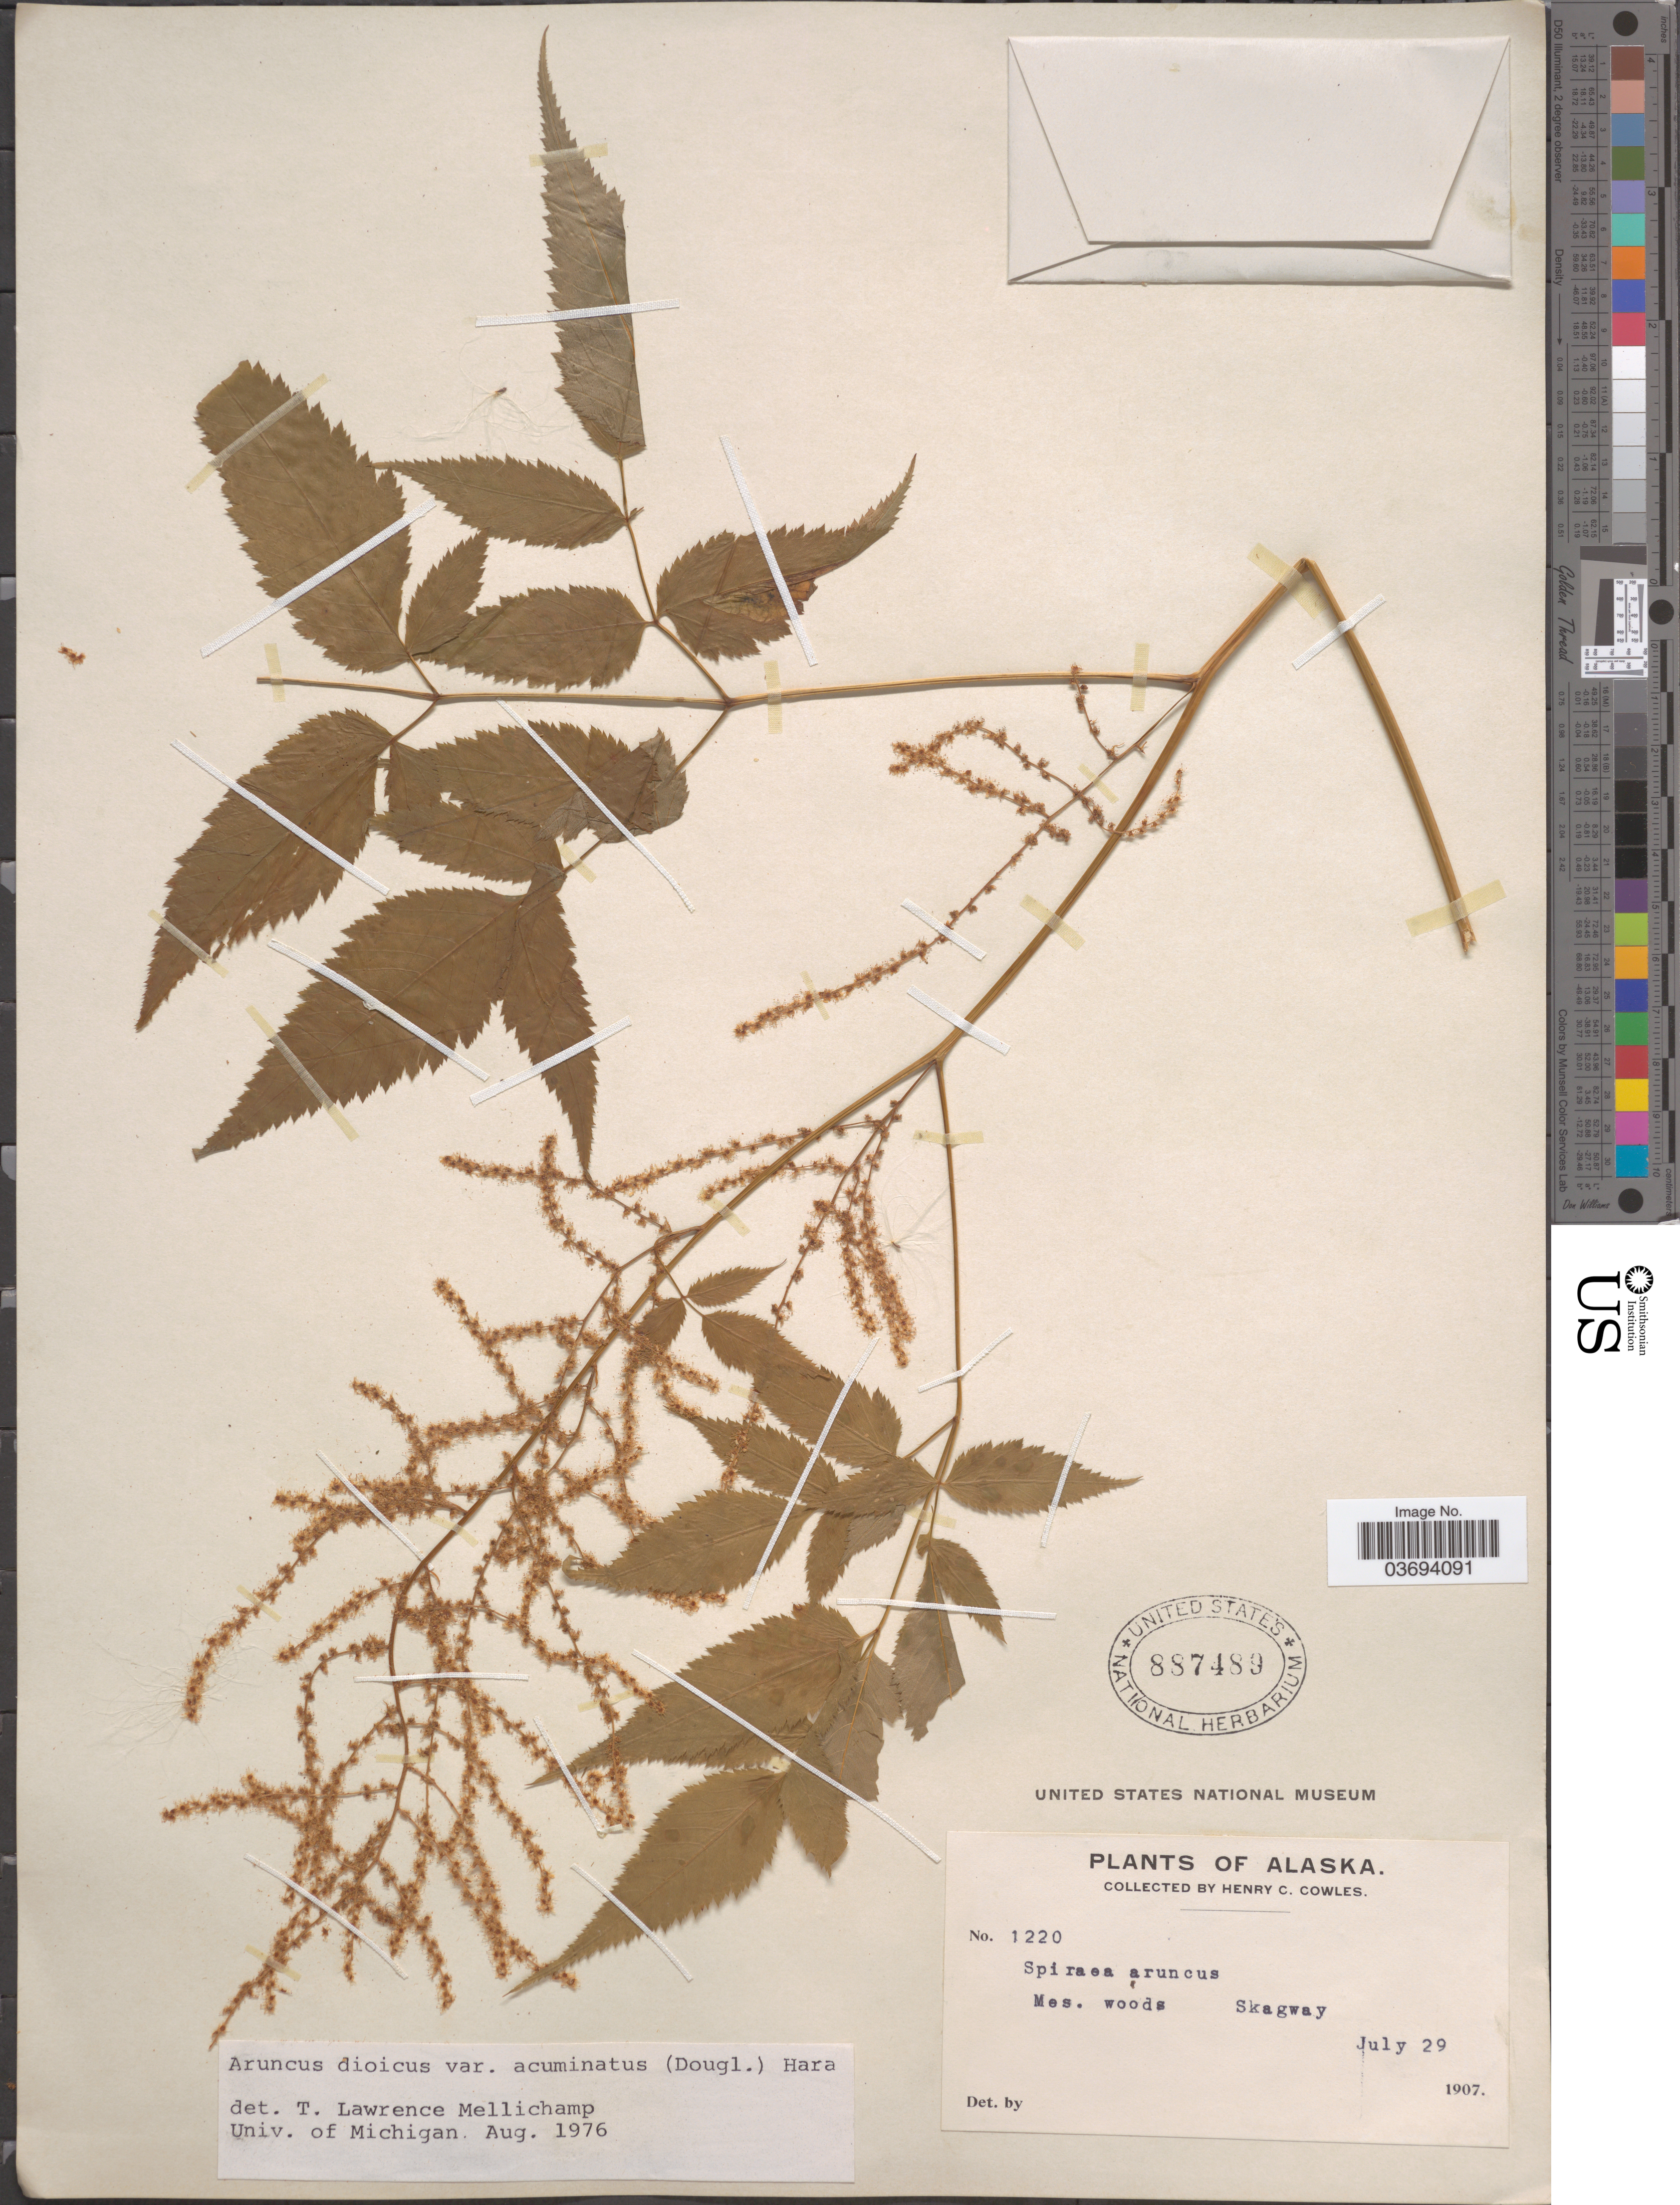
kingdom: Plantae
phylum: Tracheophyta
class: Magnoliopsida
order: Rosales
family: Rosaceae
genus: Aruncus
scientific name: Aruncus dioicus var. acuminatus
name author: (Rydb.) H. Hara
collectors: H. Cowles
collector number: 1220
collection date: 1907-07-29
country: United States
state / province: Alaska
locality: Mes. woods. Skagway.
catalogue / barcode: US 887489